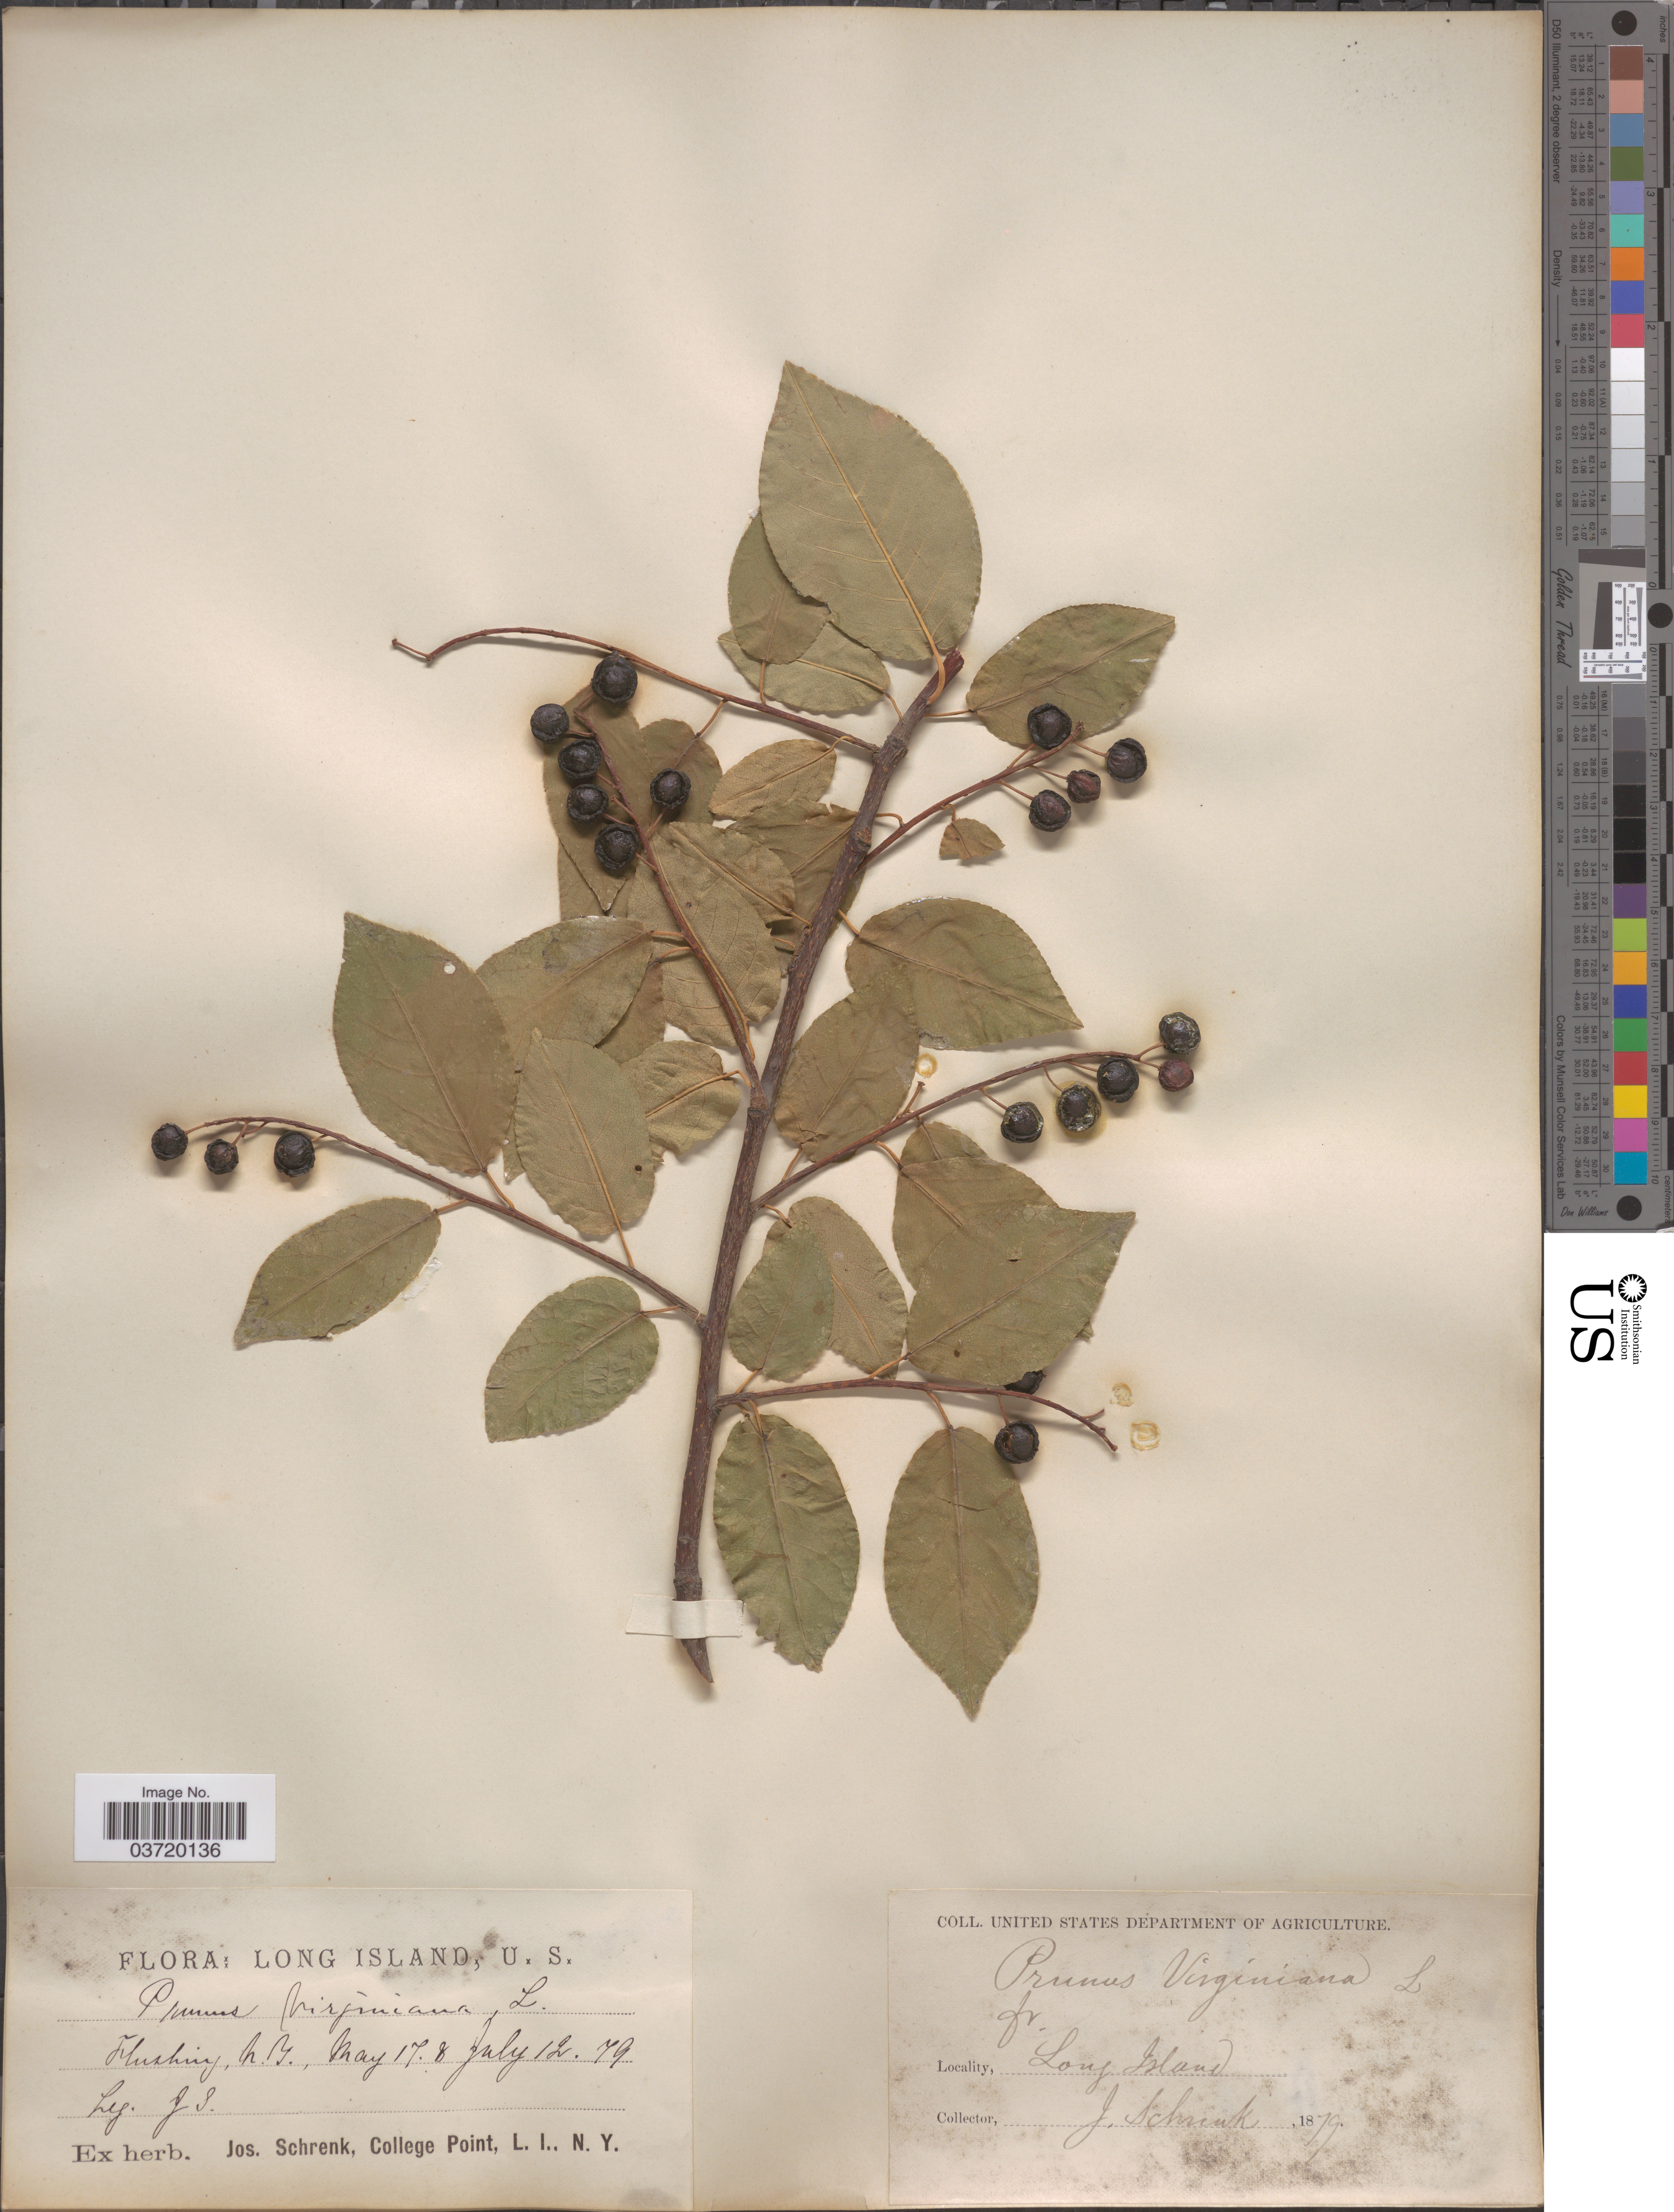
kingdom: Plantae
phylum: Tracheophyta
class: Magnoliopsida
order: Rosales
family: Rosaceae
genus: Prunus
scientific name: Prunus virginiana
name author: L.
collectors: J. Schrenk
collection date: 1879-05-17/1879-07-12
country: United States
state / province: New York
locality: Long Island. Flushing.